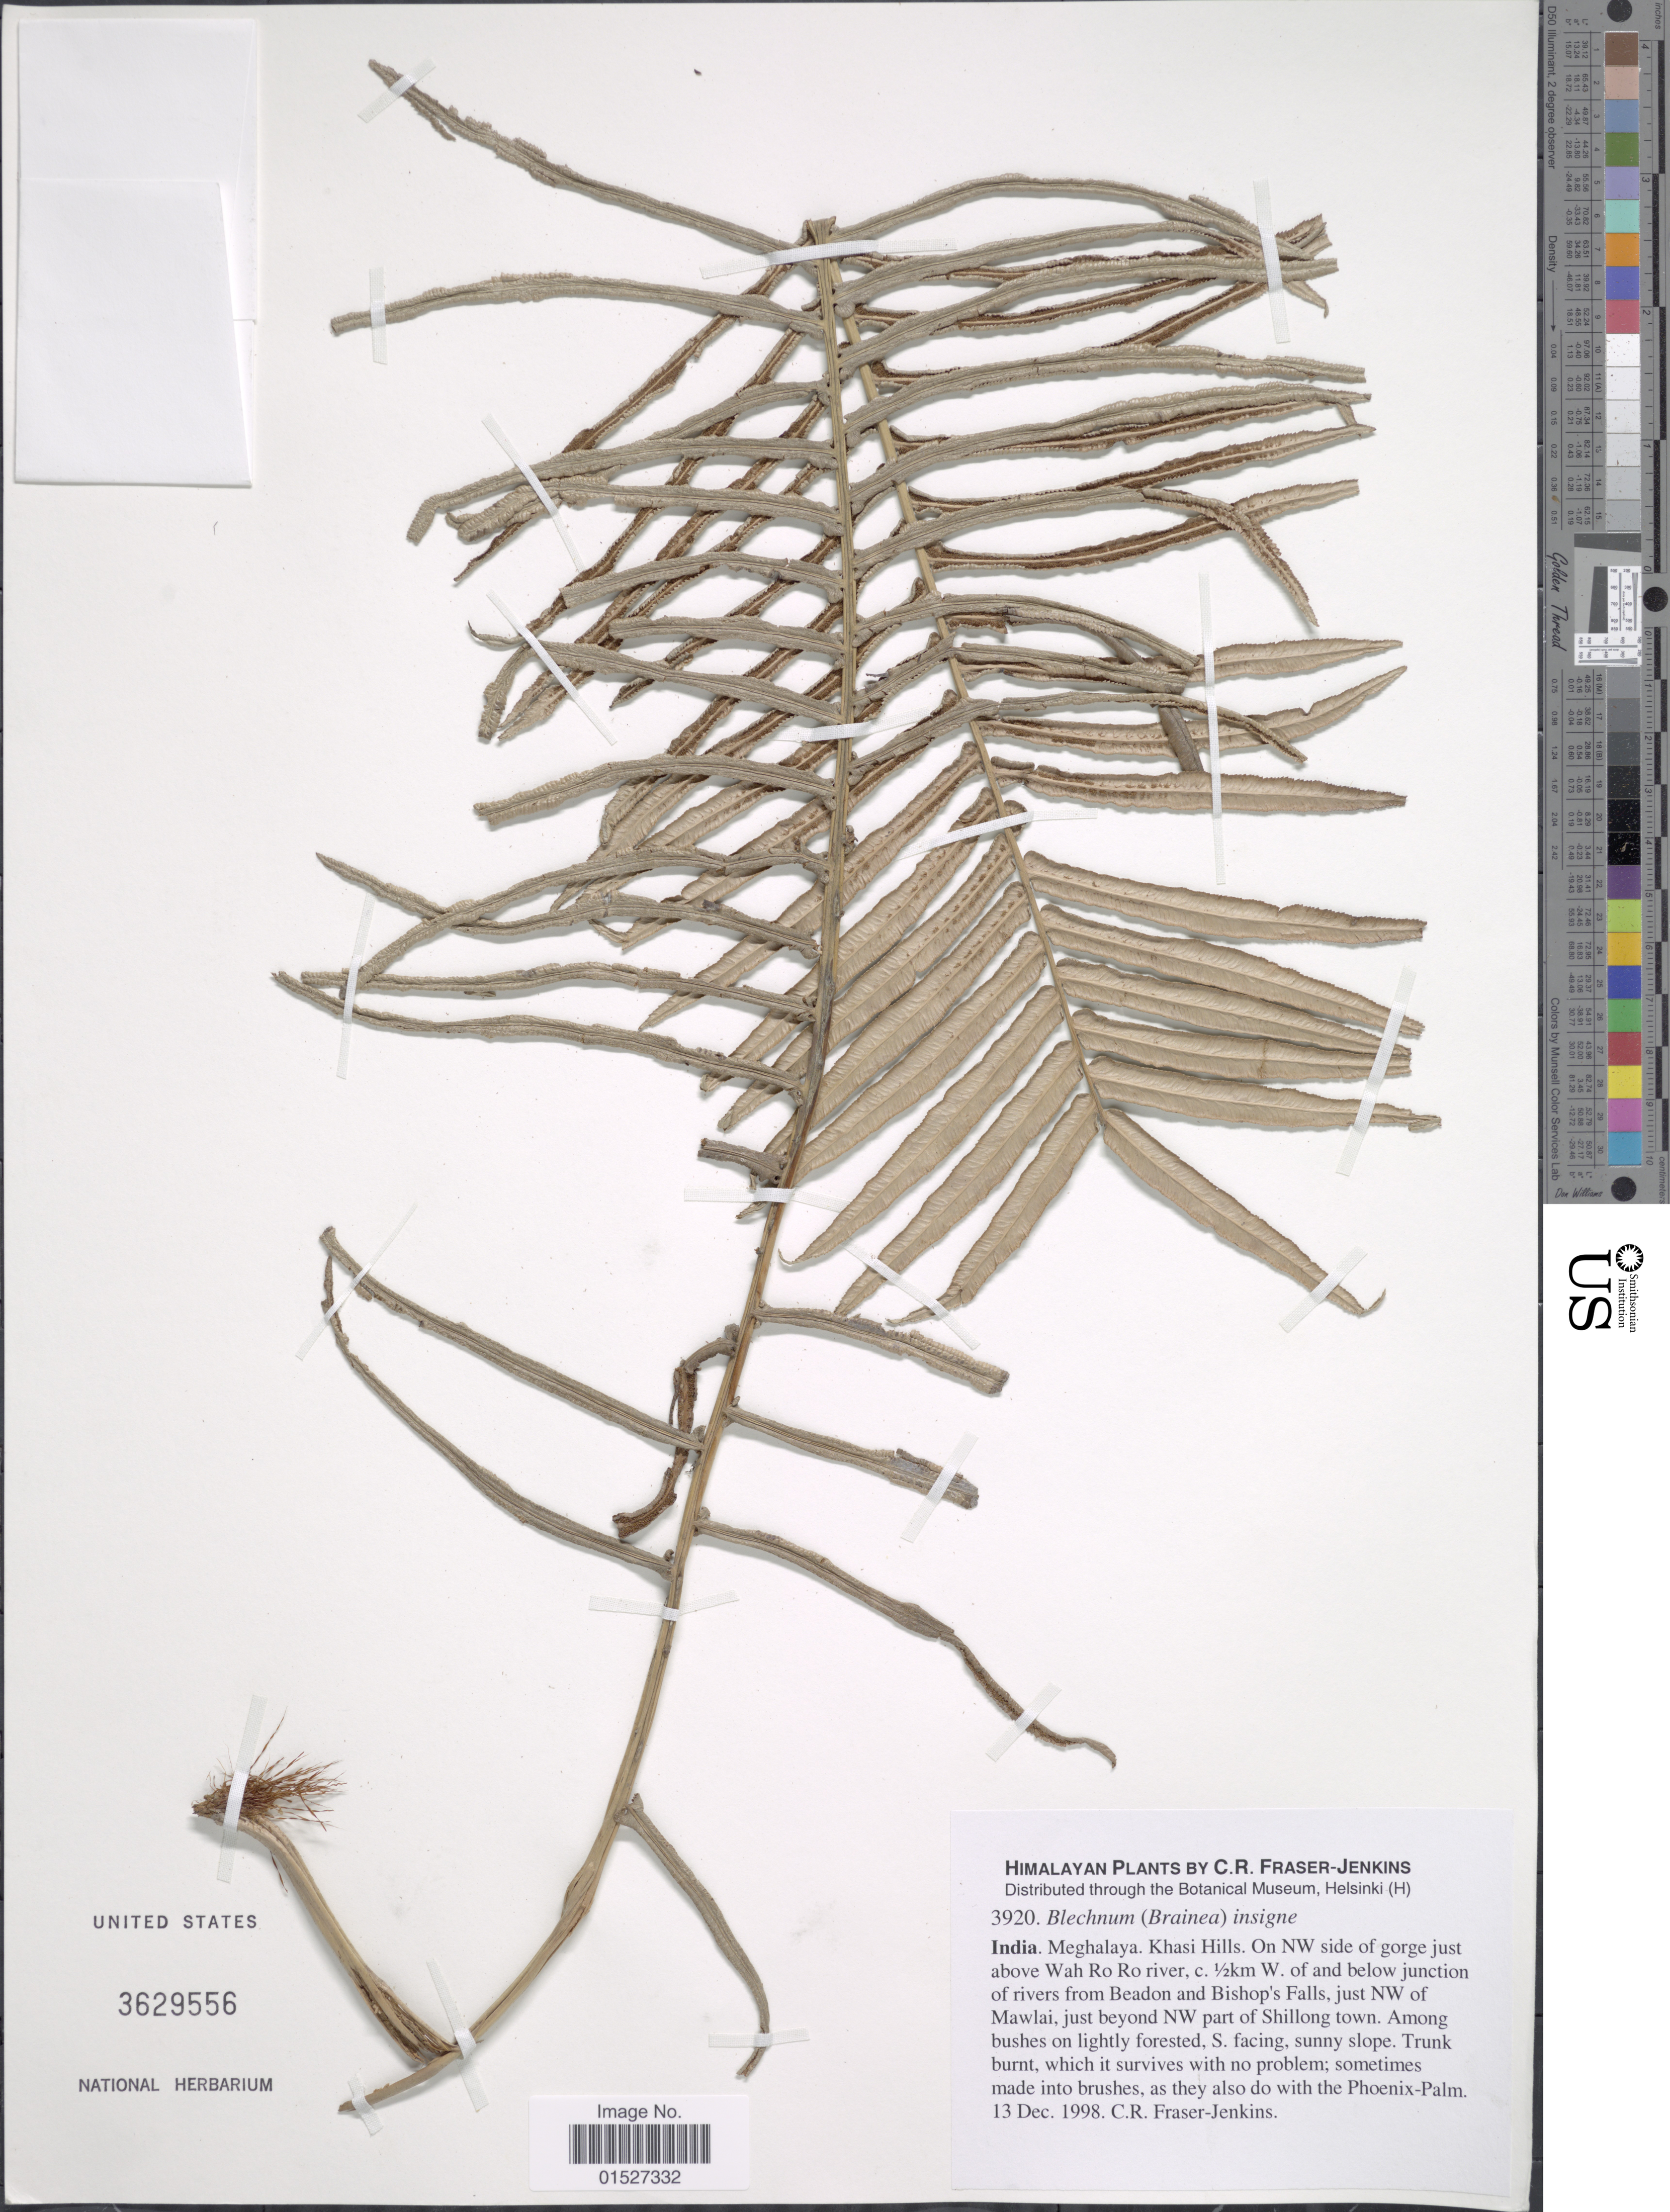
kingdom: Plantae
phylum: Tracheophyta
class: Polypodiopsida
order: Polypodiales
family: Blechnaceae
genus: Blechnum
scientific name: Blechnum insigne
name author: (Hook.) J. Sm.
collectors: C. R. Fraser-Jenkins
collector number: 3920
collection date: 1998-12-13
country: India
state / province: Meghalaya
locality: Khasi Hills. On NW side of gorge just above Wah Ro Ro river, c. 1/2km W. of and below junction of rivers from Beadon and Bishop's Falls, just NW of Mawlai, just beyond NW part of Shillong town.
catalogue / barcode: US 3629556